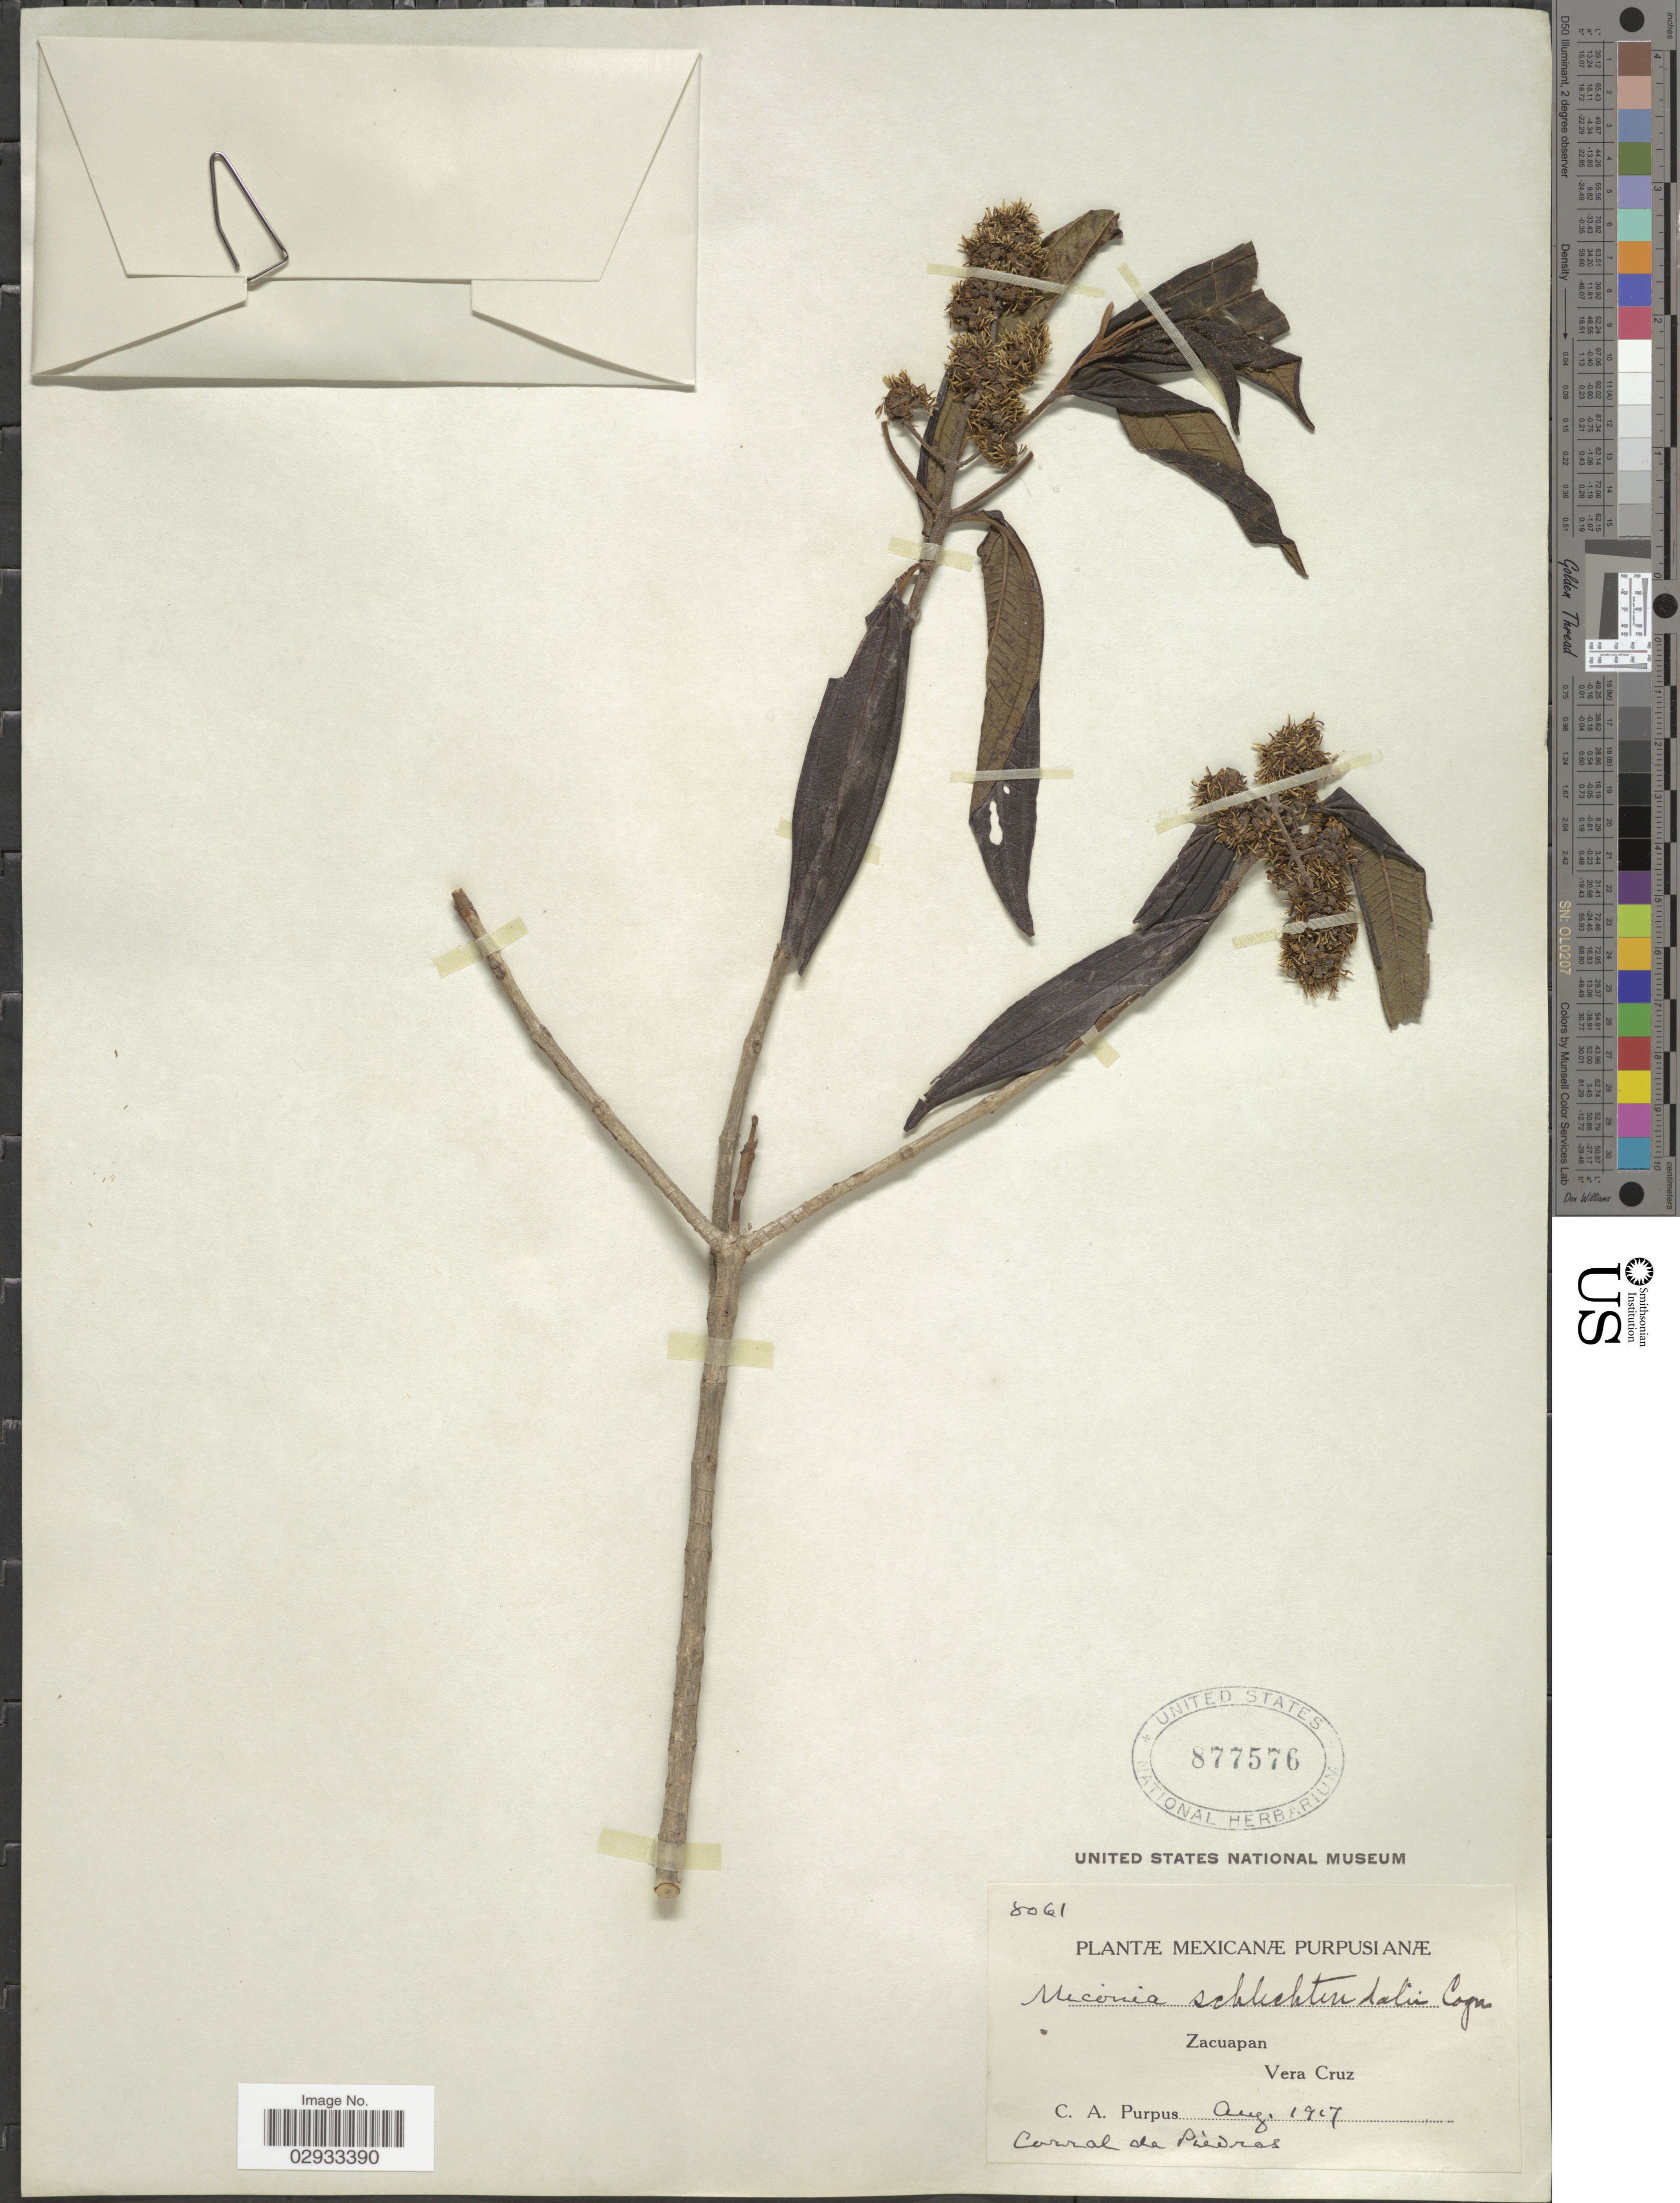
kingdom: Plantae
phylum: Tracheophyta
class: Magnoliopsida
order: Myrtales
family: Melastomataceae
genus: Miconia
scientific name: Miconia schlechtendalii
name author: Cogn. in DC.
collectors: C. A. Purpus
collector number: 8061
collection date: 1917-08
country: Mexico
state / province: Veracruz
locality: Zacuapan. Vera Cruz. Corral de Piedras.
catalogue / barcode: US 877576